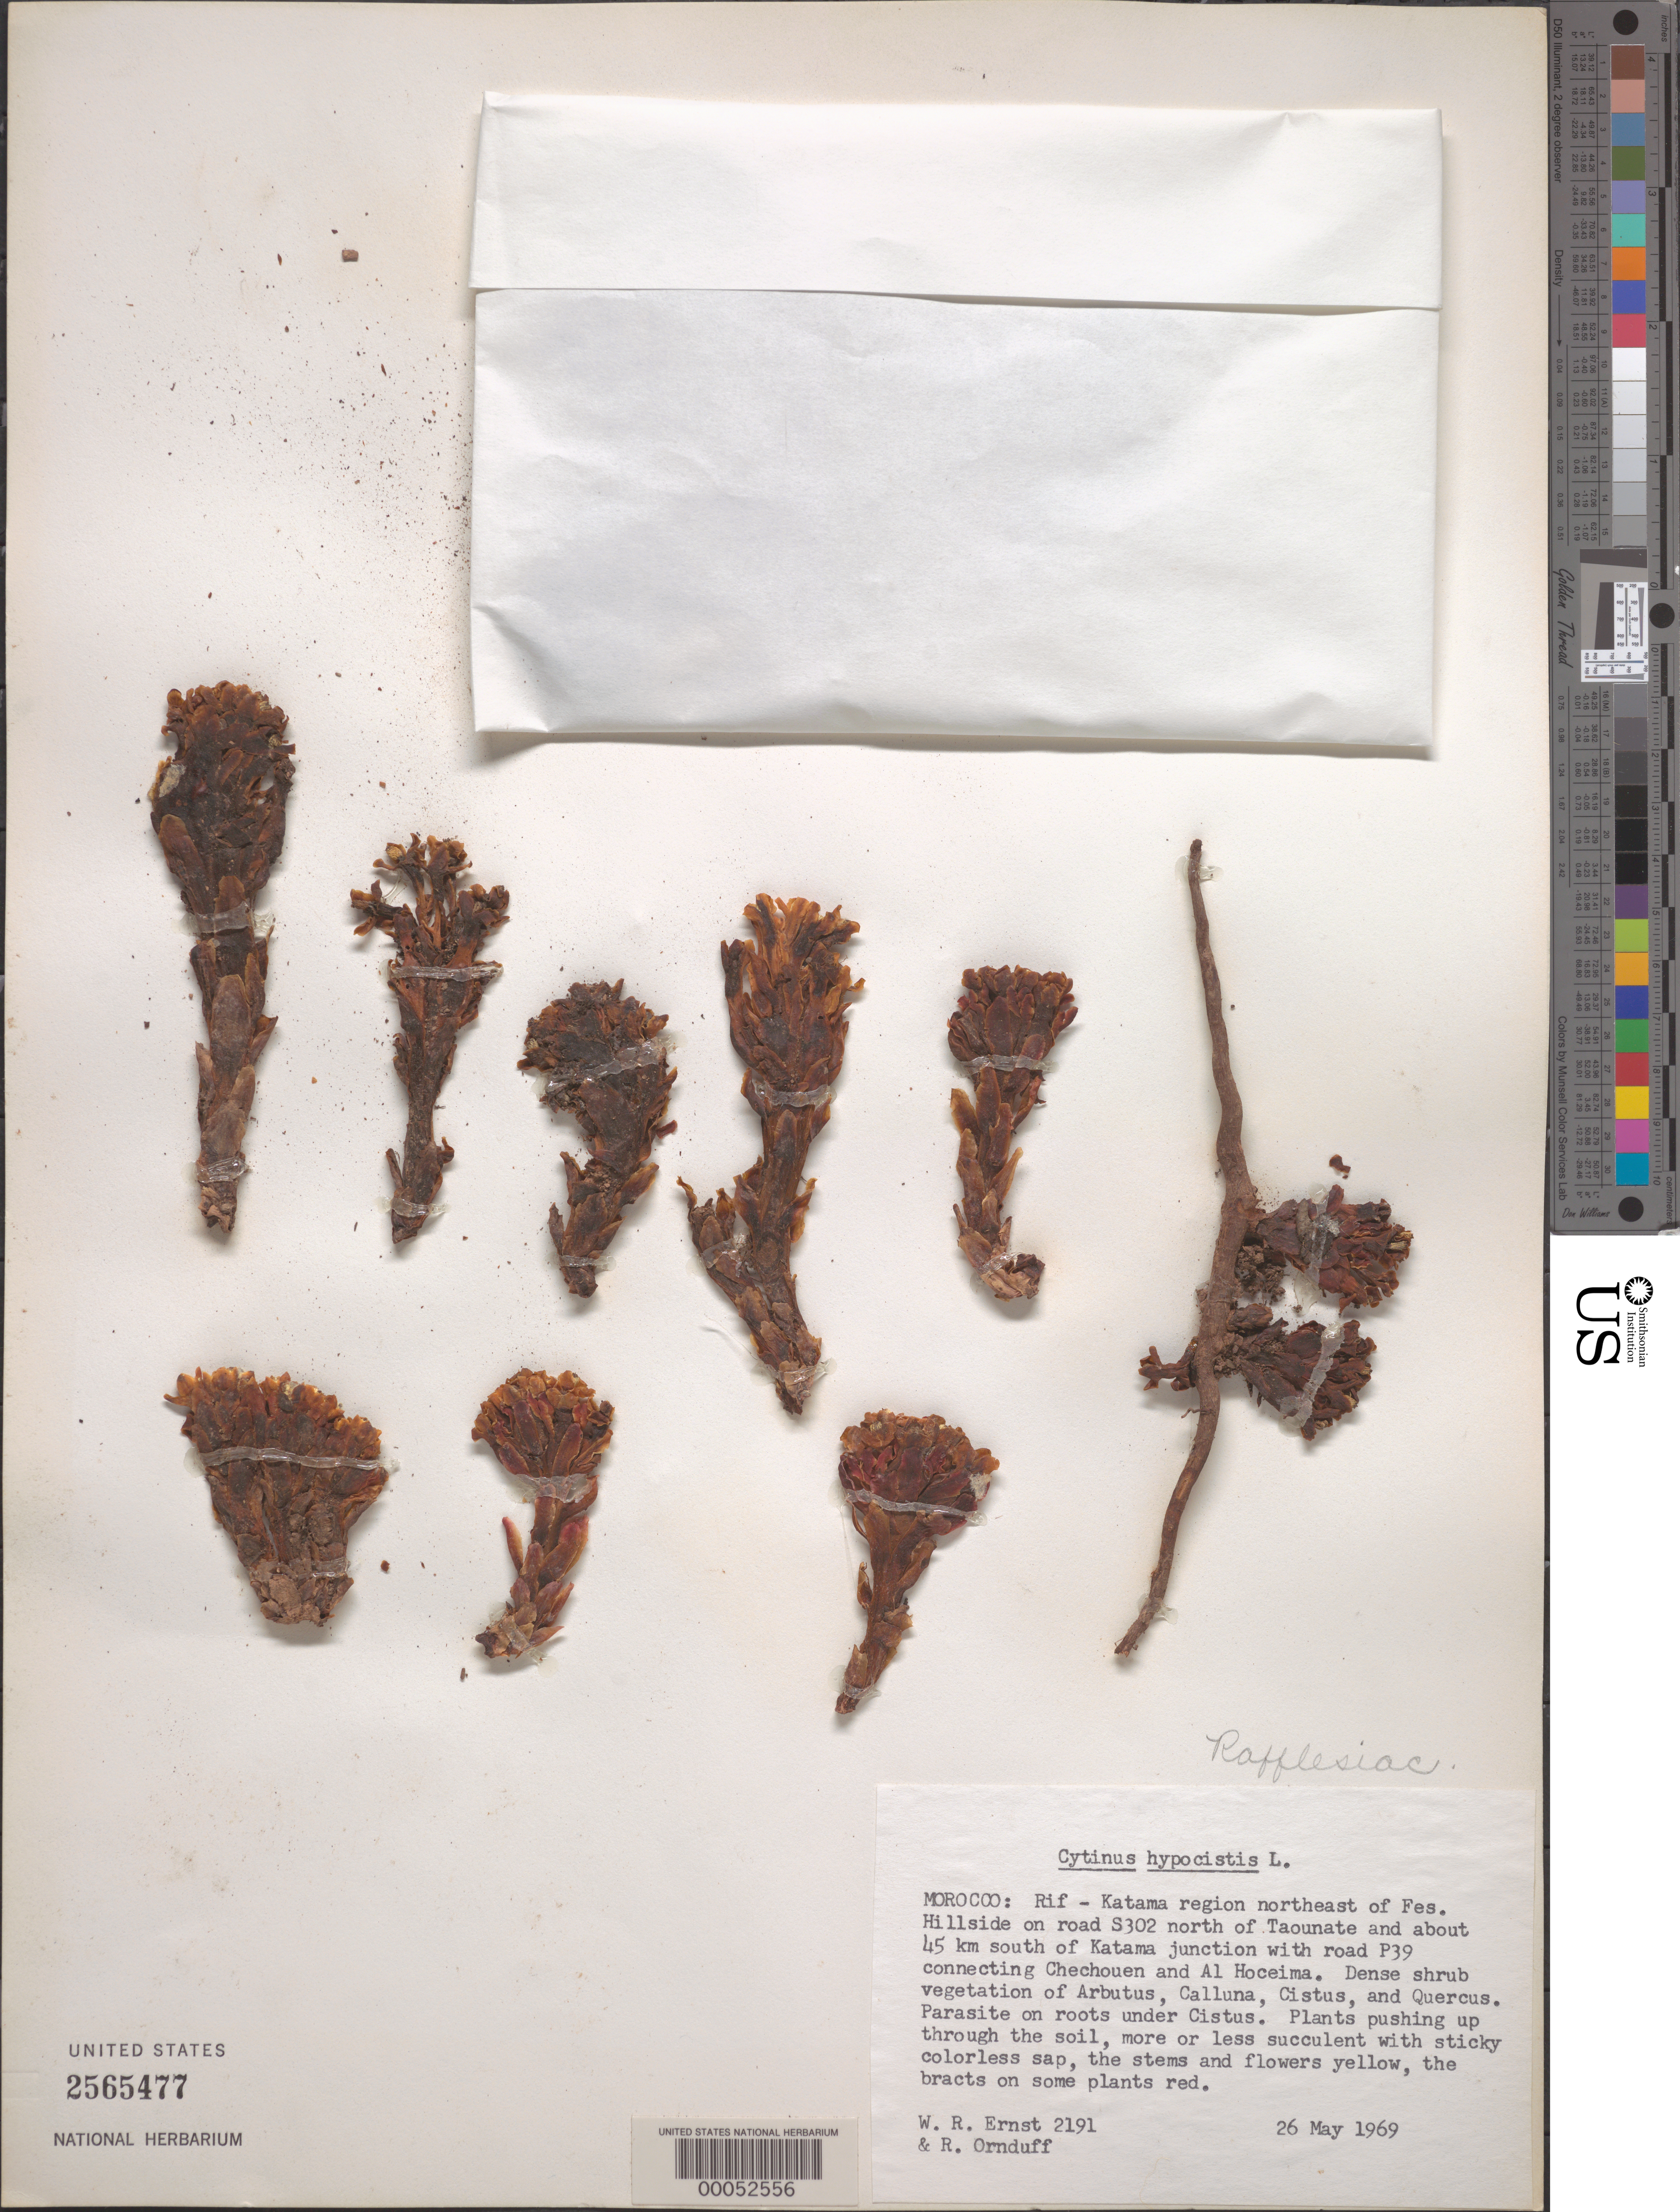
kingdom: Plantae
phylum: Tracheophyta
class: Magnoliopsida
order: Malvales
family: Cytinaceae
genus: Cytinus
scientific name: Cytinus hypocystis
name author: (L.) L.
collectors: W. R. Ernst & R. Ornduff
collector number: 2191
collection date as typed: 26 May 1969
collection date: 1969-05-26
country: Morocco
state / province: Al Hoceïma / Fès / Taounate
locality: Er rif--katama region ne of fes, hillside on road s302 n of taounate and about 45 km s of katama junction with road p39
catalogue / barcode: US 2565477